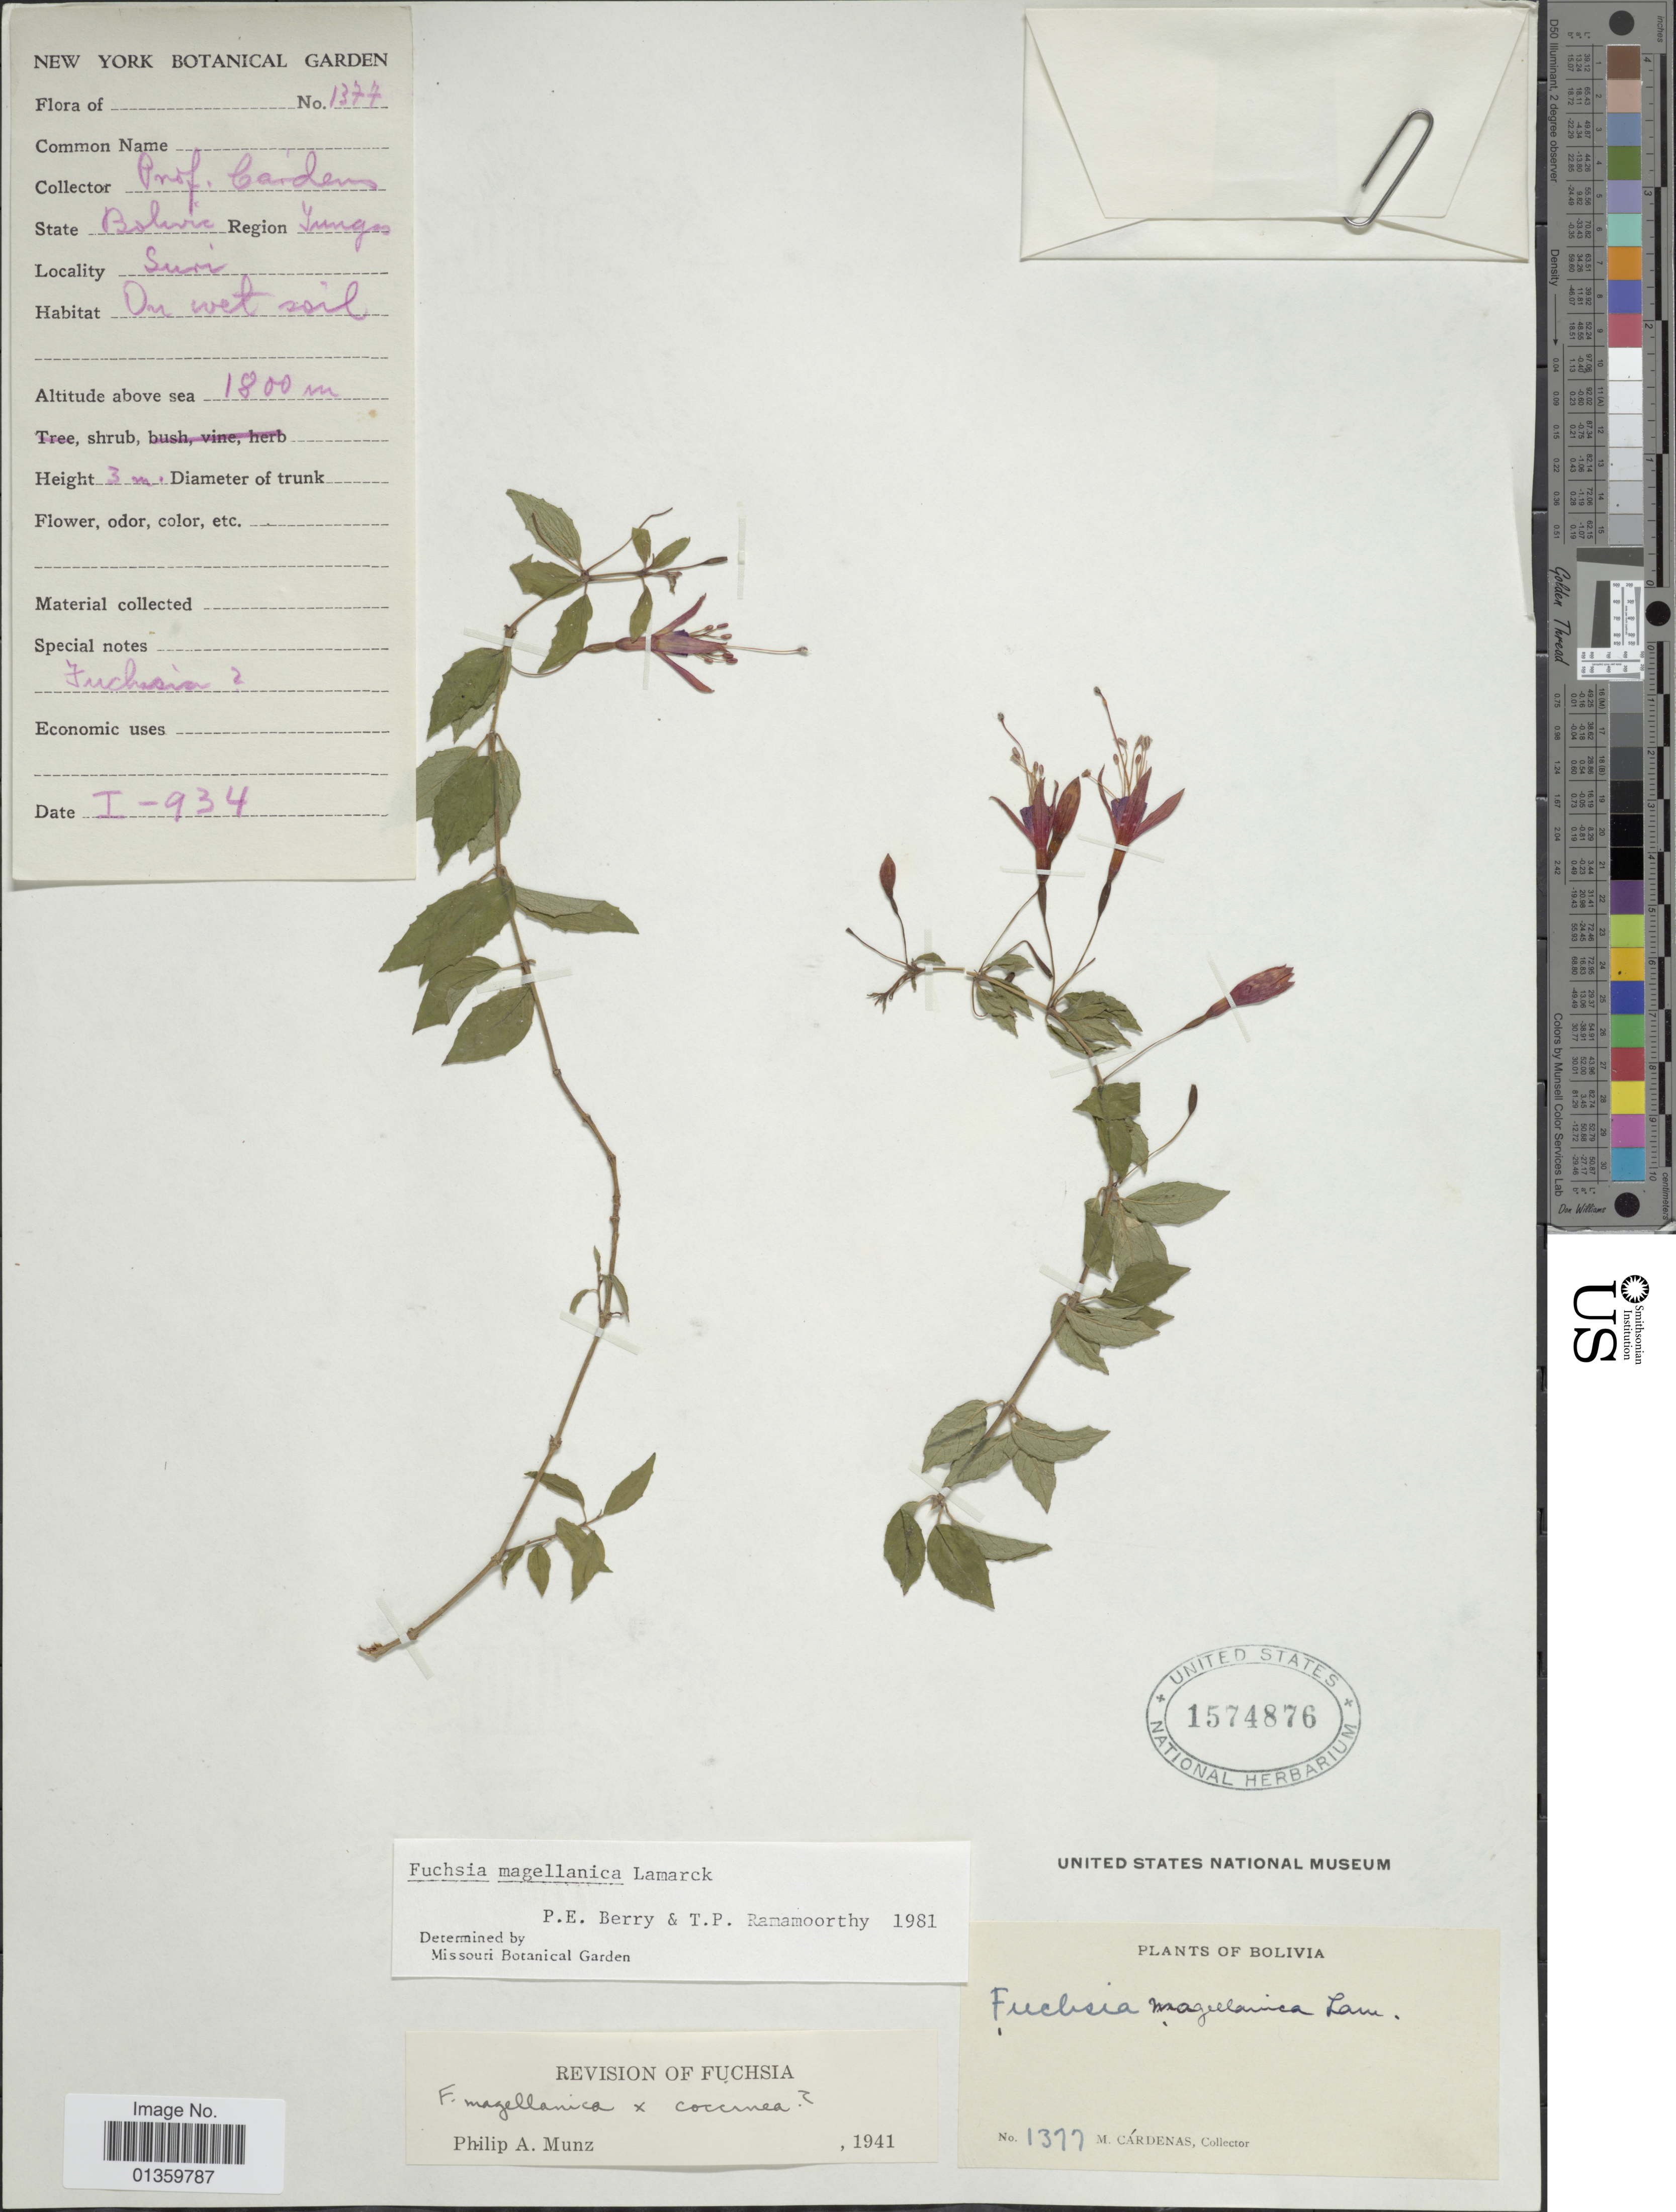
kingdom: Plantae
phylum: Tracheophyta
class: Magnoliopsida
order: Myrtales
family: Onagraceae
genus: Fuchsia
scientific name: Fuchsia magellanica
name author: Lam.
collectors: M. Cárdenas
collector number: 1377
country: Bolivia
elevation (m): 1800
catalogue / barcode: US 1574876